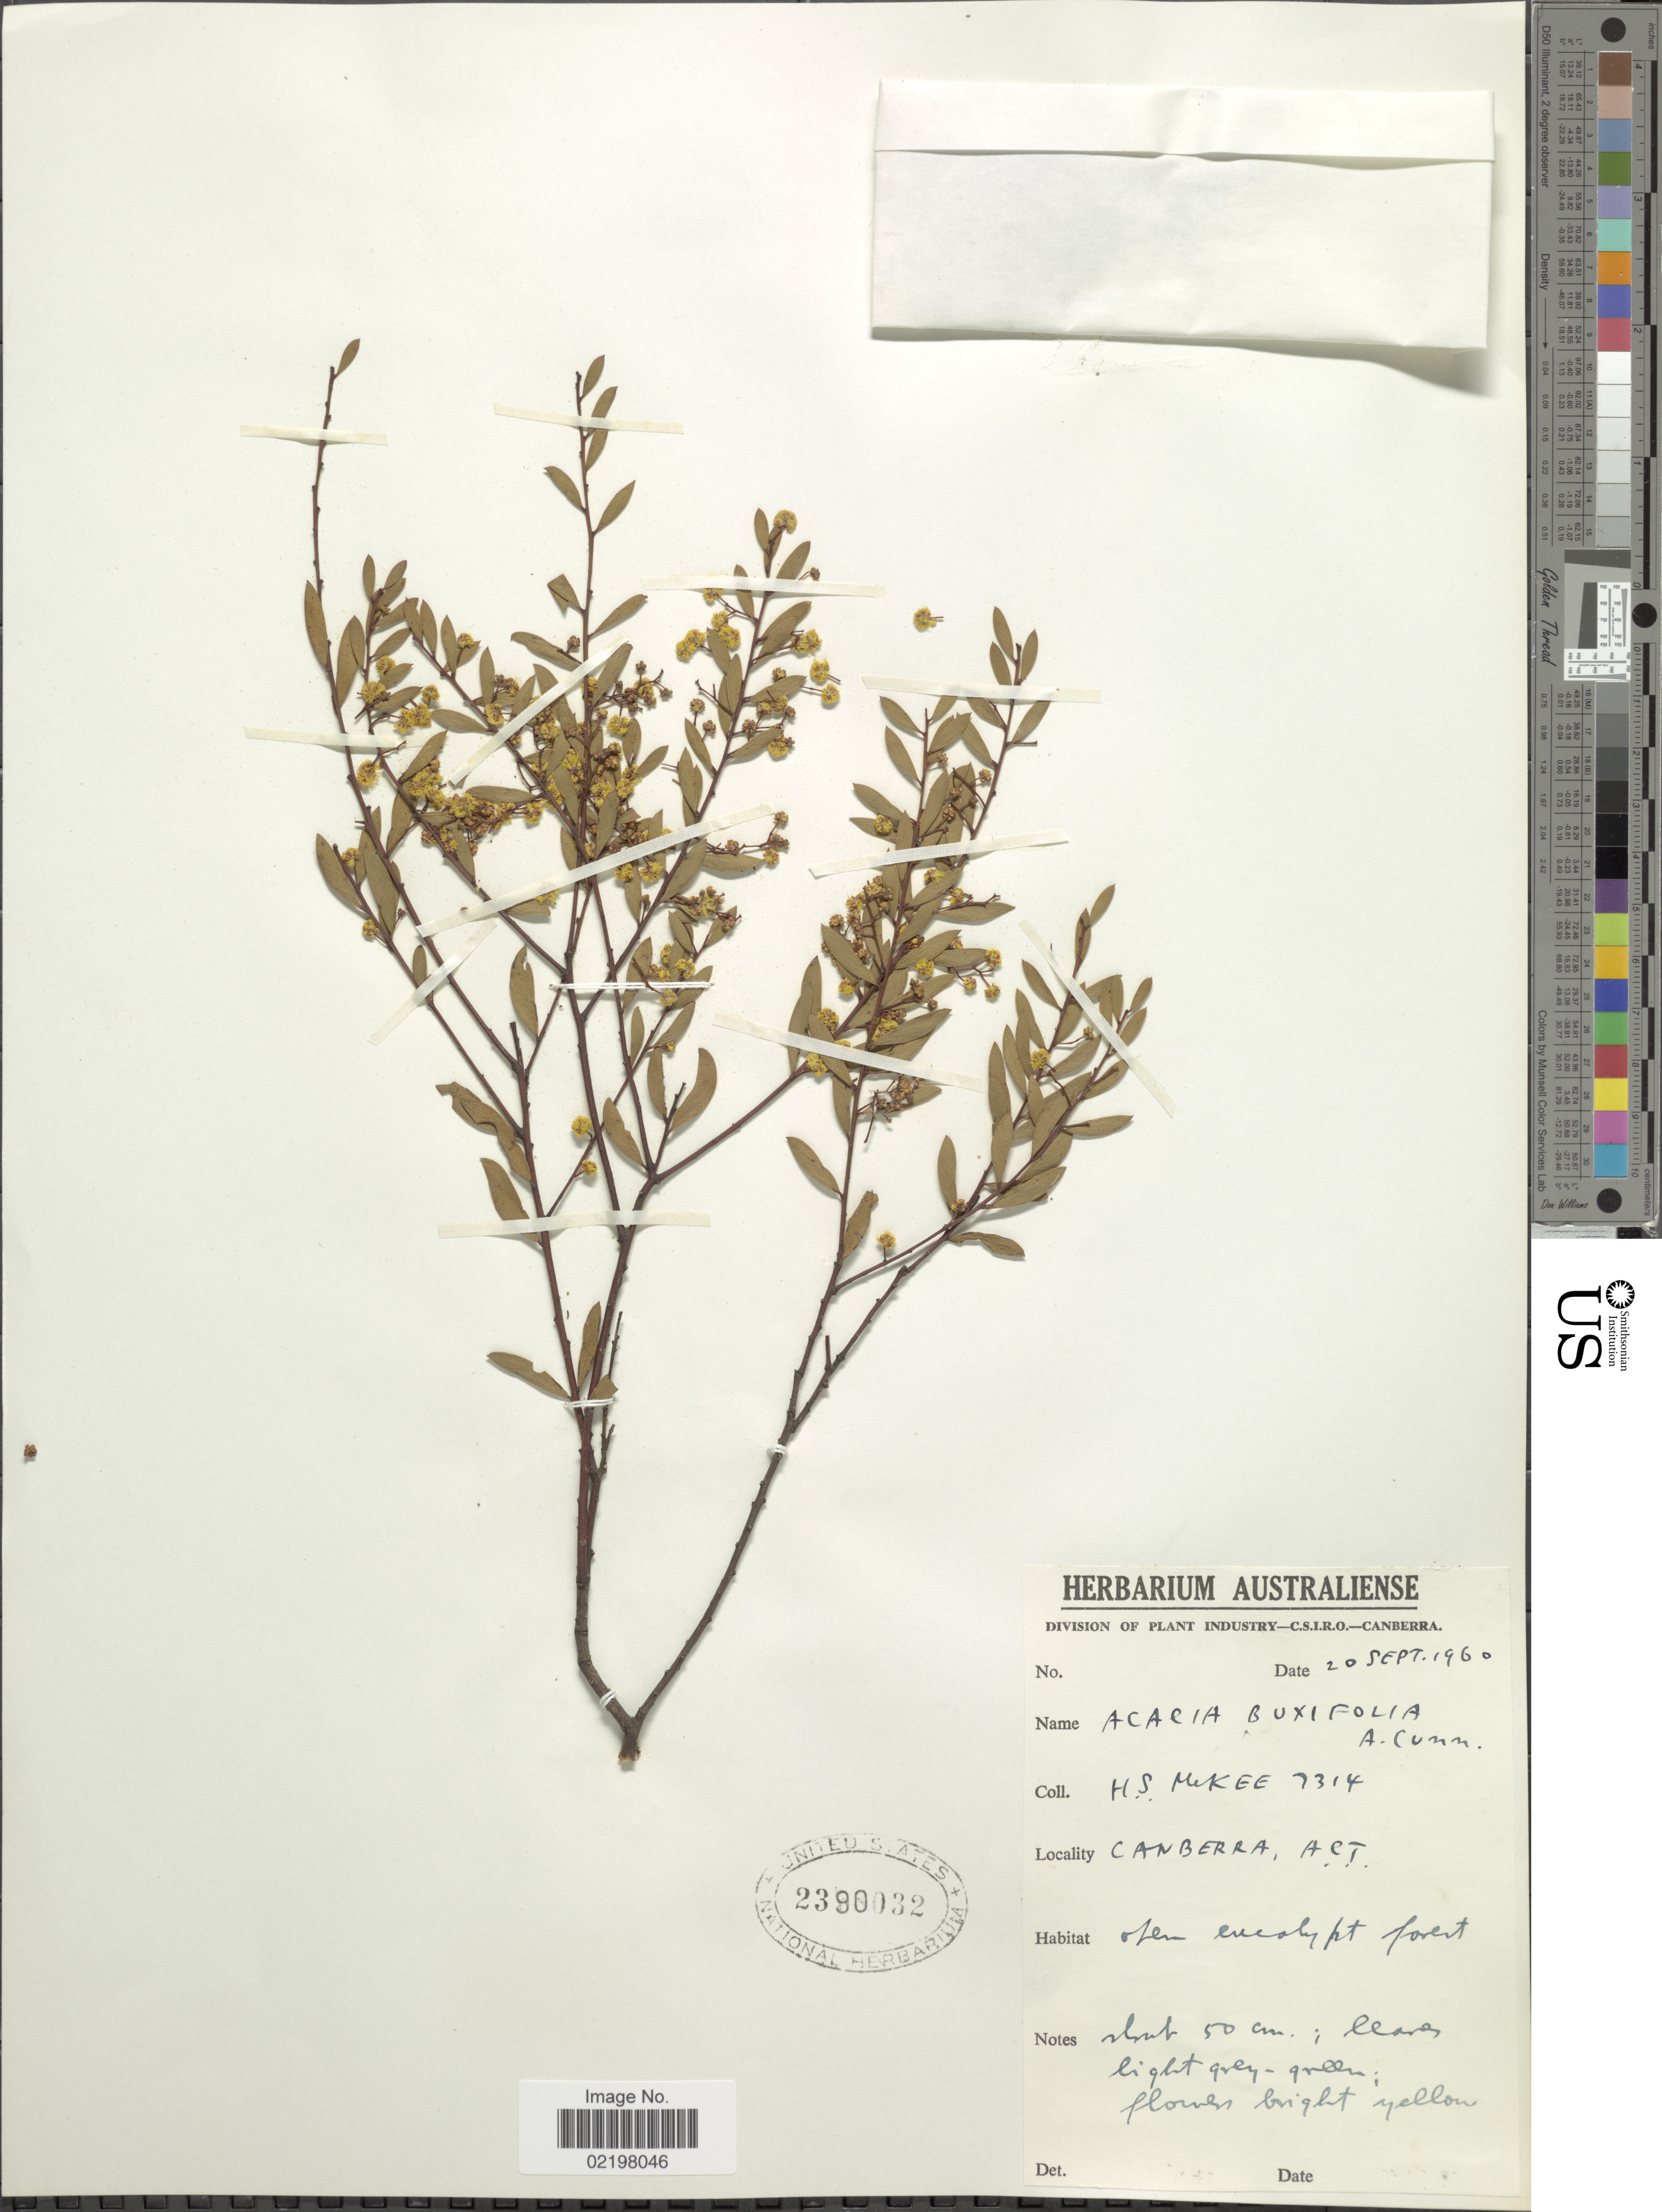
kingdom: Plantae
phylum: Tracheophyta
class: Magnoliopsida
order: Fabales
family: Fabaceae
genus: Acacia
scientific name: Acacia buxifolia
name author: A. Cunn.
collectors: H. S. McKee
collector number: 7314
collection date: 1960-09-20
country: Australia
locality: Canberra, A.C.T.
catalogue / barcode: US 2390032